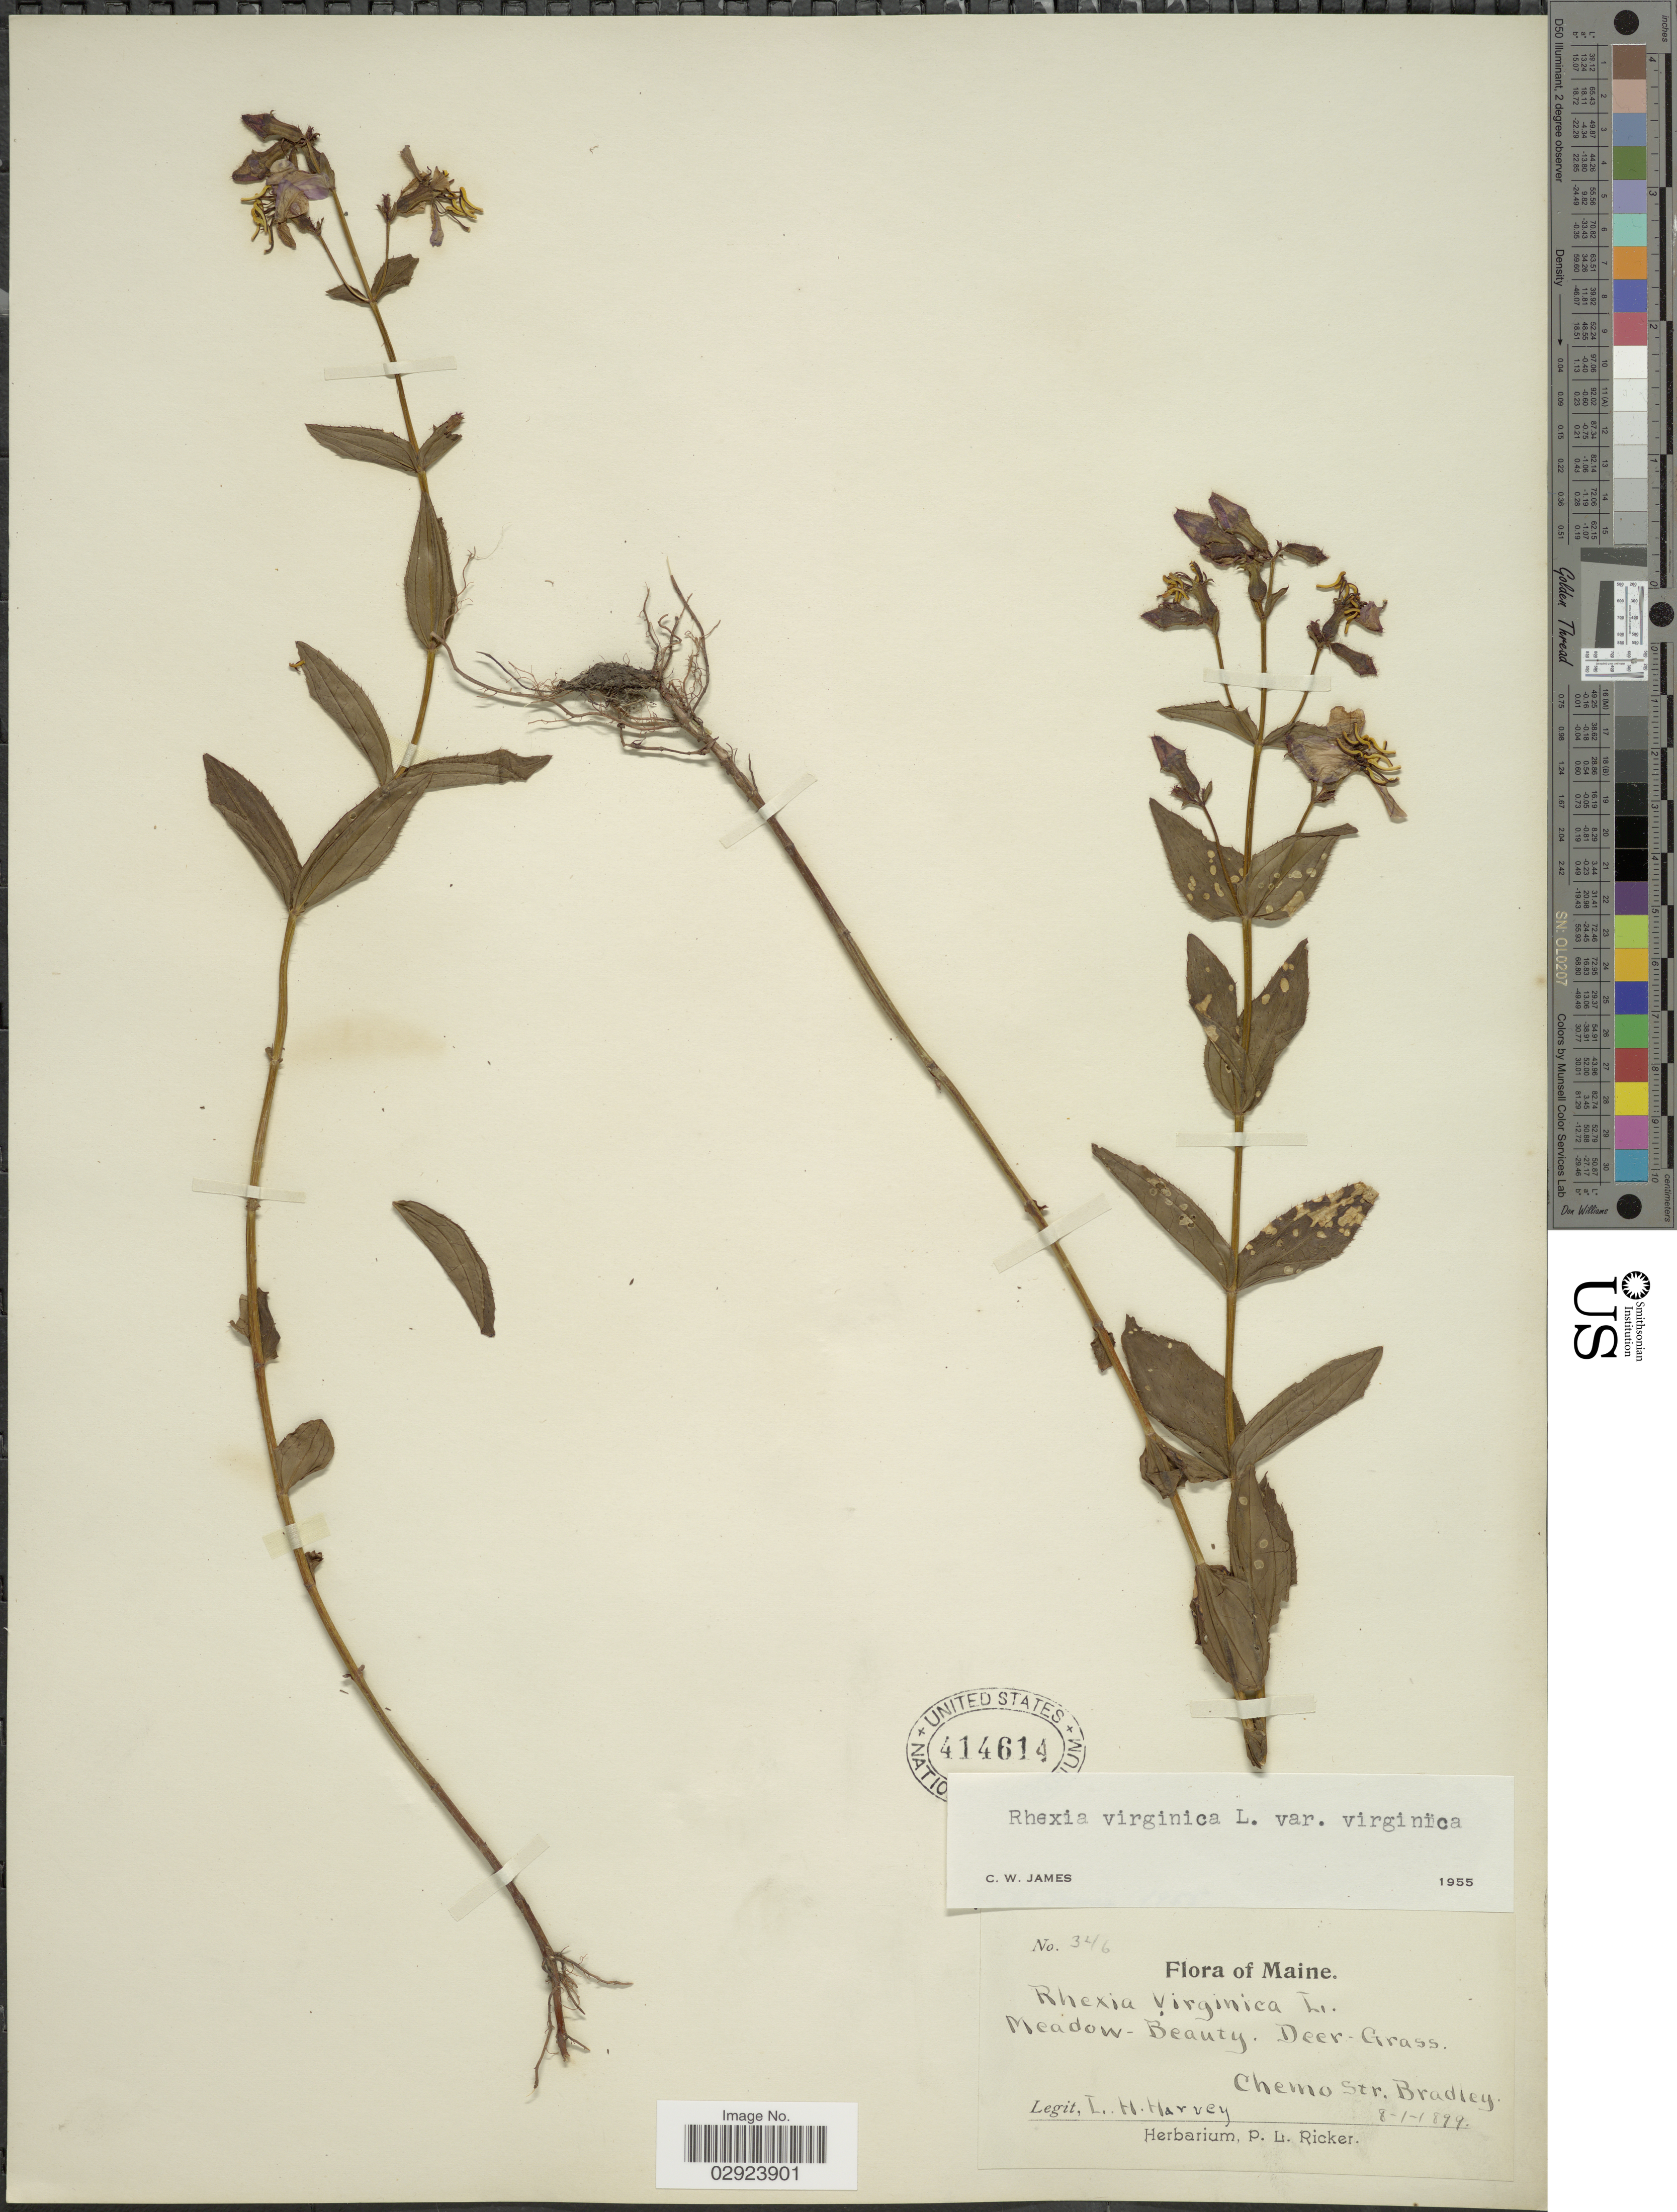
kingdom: Plantae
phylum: Tracheophyta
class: Magnoliopsida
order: Myrtales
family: Melastomataceae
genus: Rhexia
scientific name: Rhexia virginica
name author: L.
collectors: L. H. Harvey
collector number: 346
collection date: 1899-08-01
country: United States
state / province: Maine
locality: Meadow-Beauty. Deer-Grass. Chemo Str. Bradley.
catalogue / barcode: US 414614